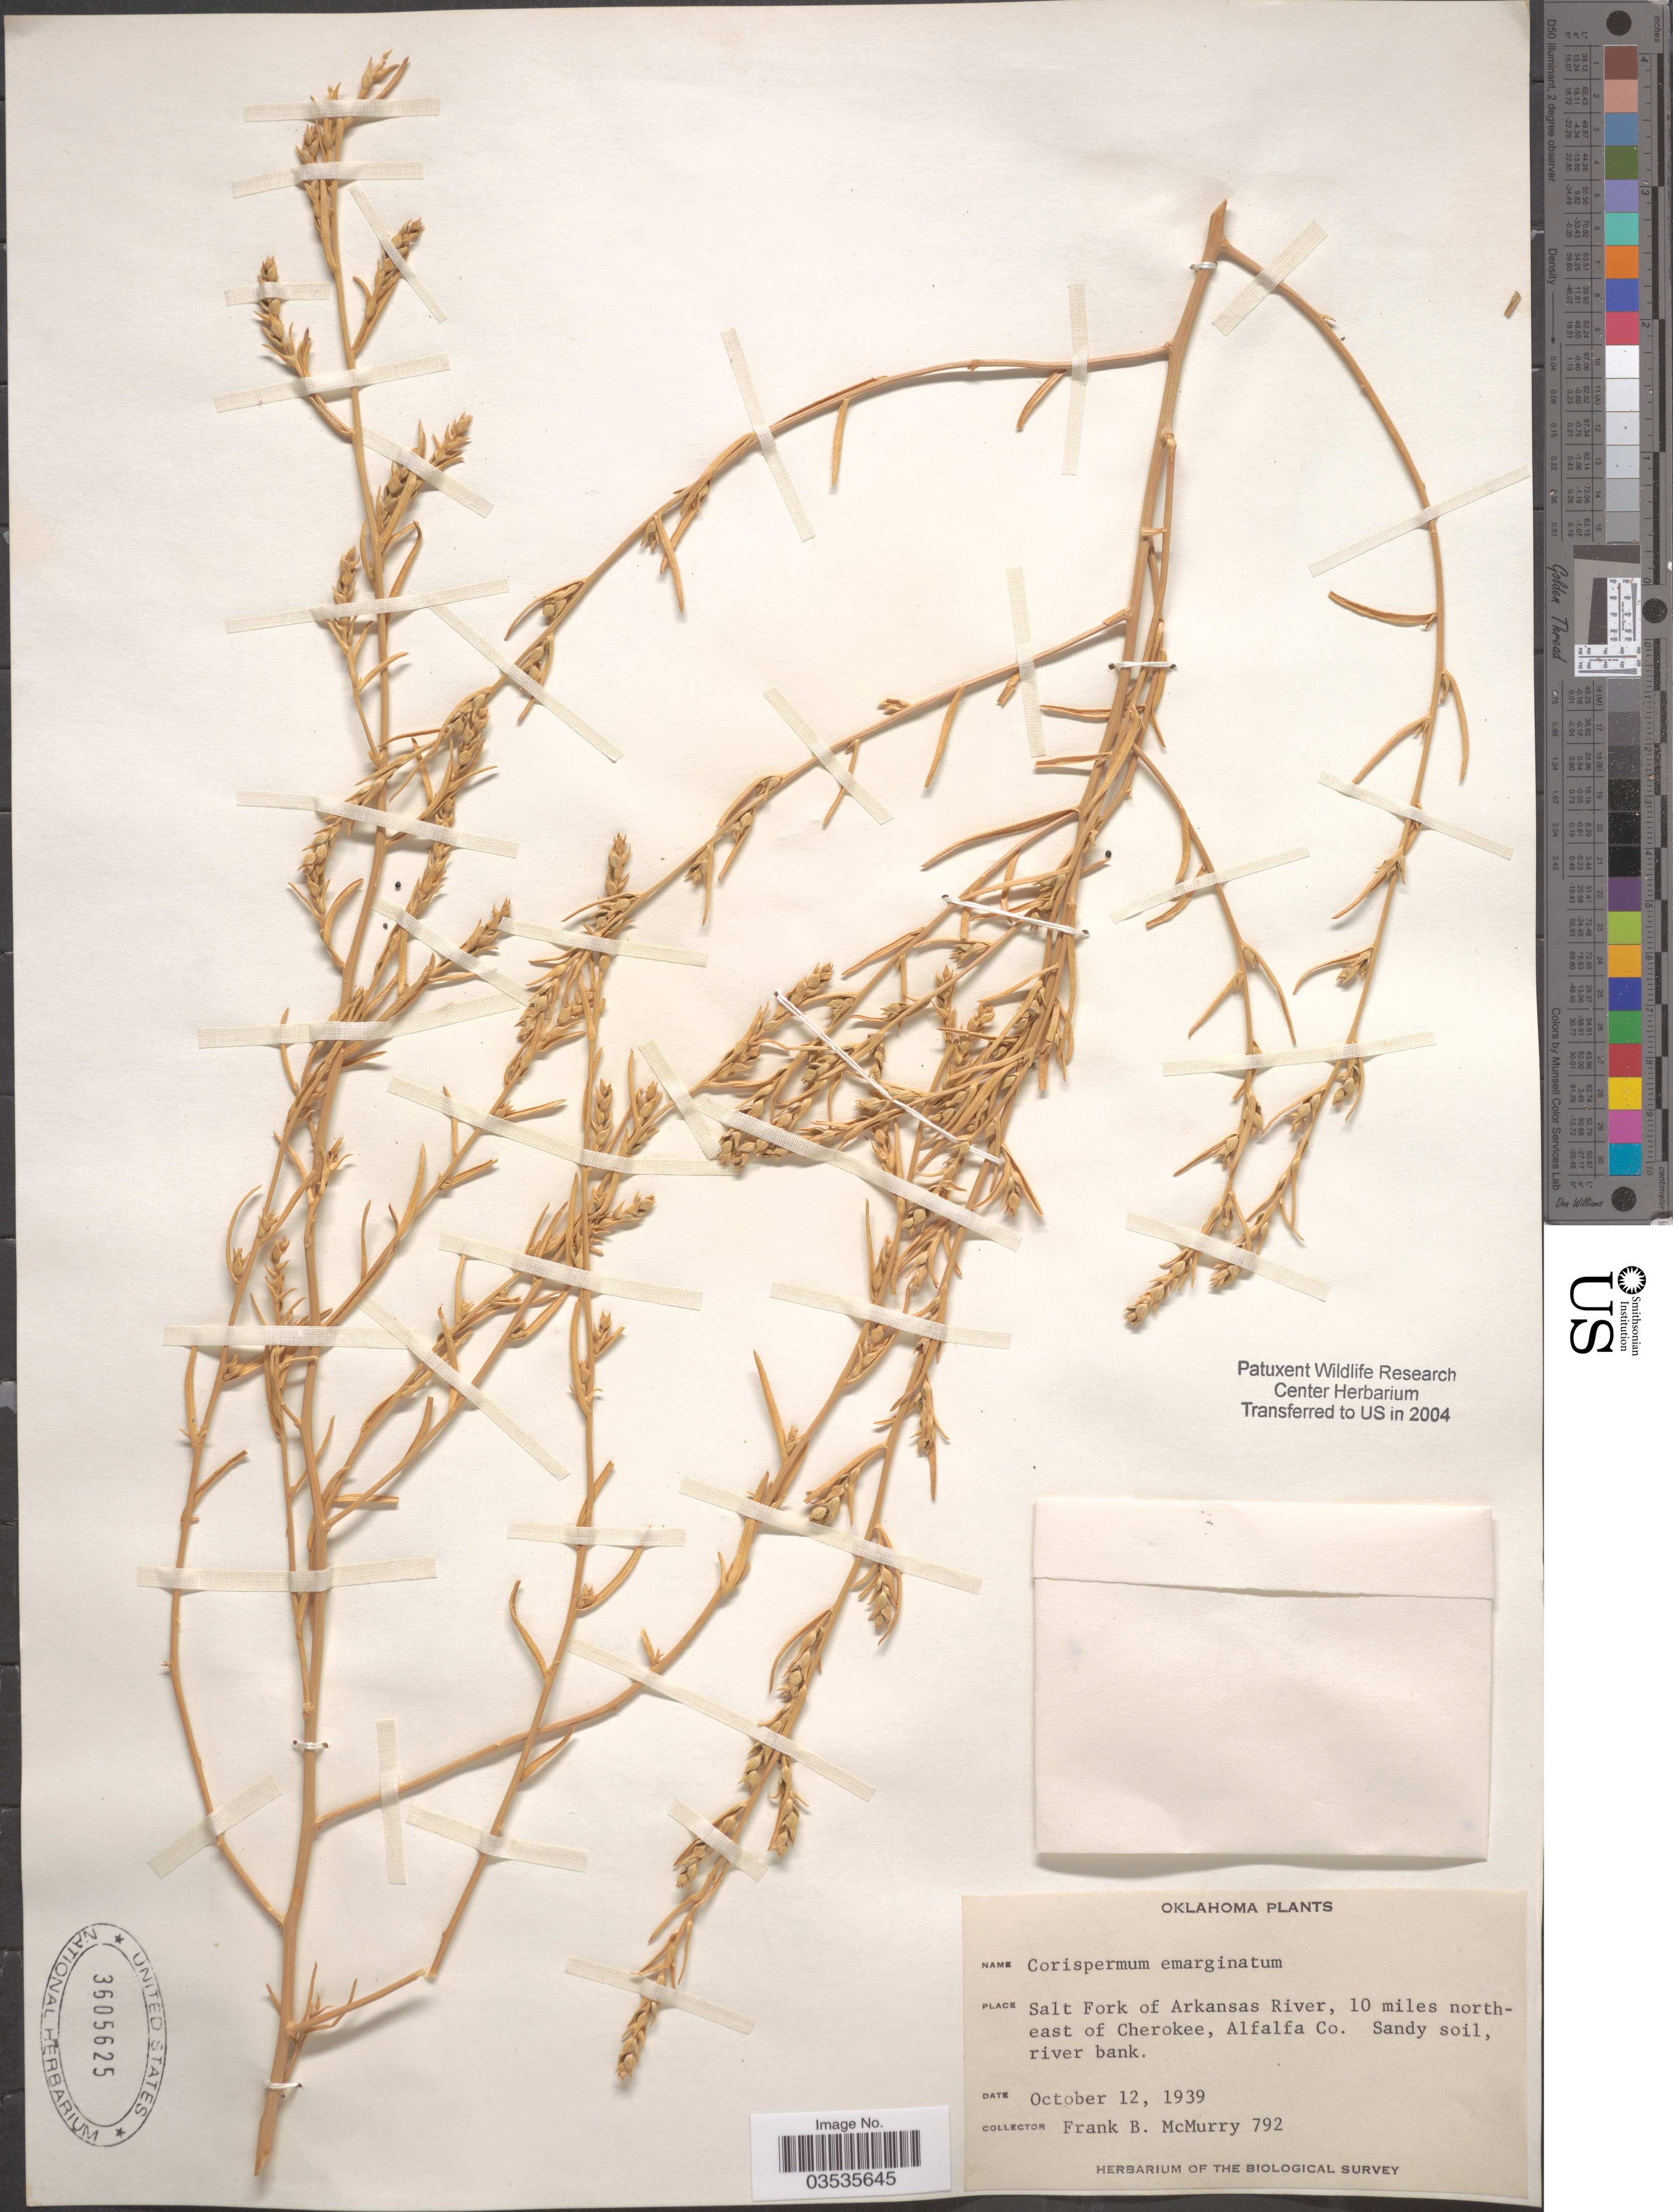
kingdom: Plantae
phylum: Tracheophyta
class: Magnoliopsida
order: Caryophyllales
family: Amaranthaceae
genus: Corispermum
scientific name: Corispermum villosum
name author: Rydb.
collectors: F. B. McMurry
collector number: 792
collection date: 1939-10-12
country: United States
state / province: Oklahoma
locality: Salt Fork of Arkansas River, 10 miles northeast of Cherokee, Alfalfa Co.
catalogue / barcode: US 3605625